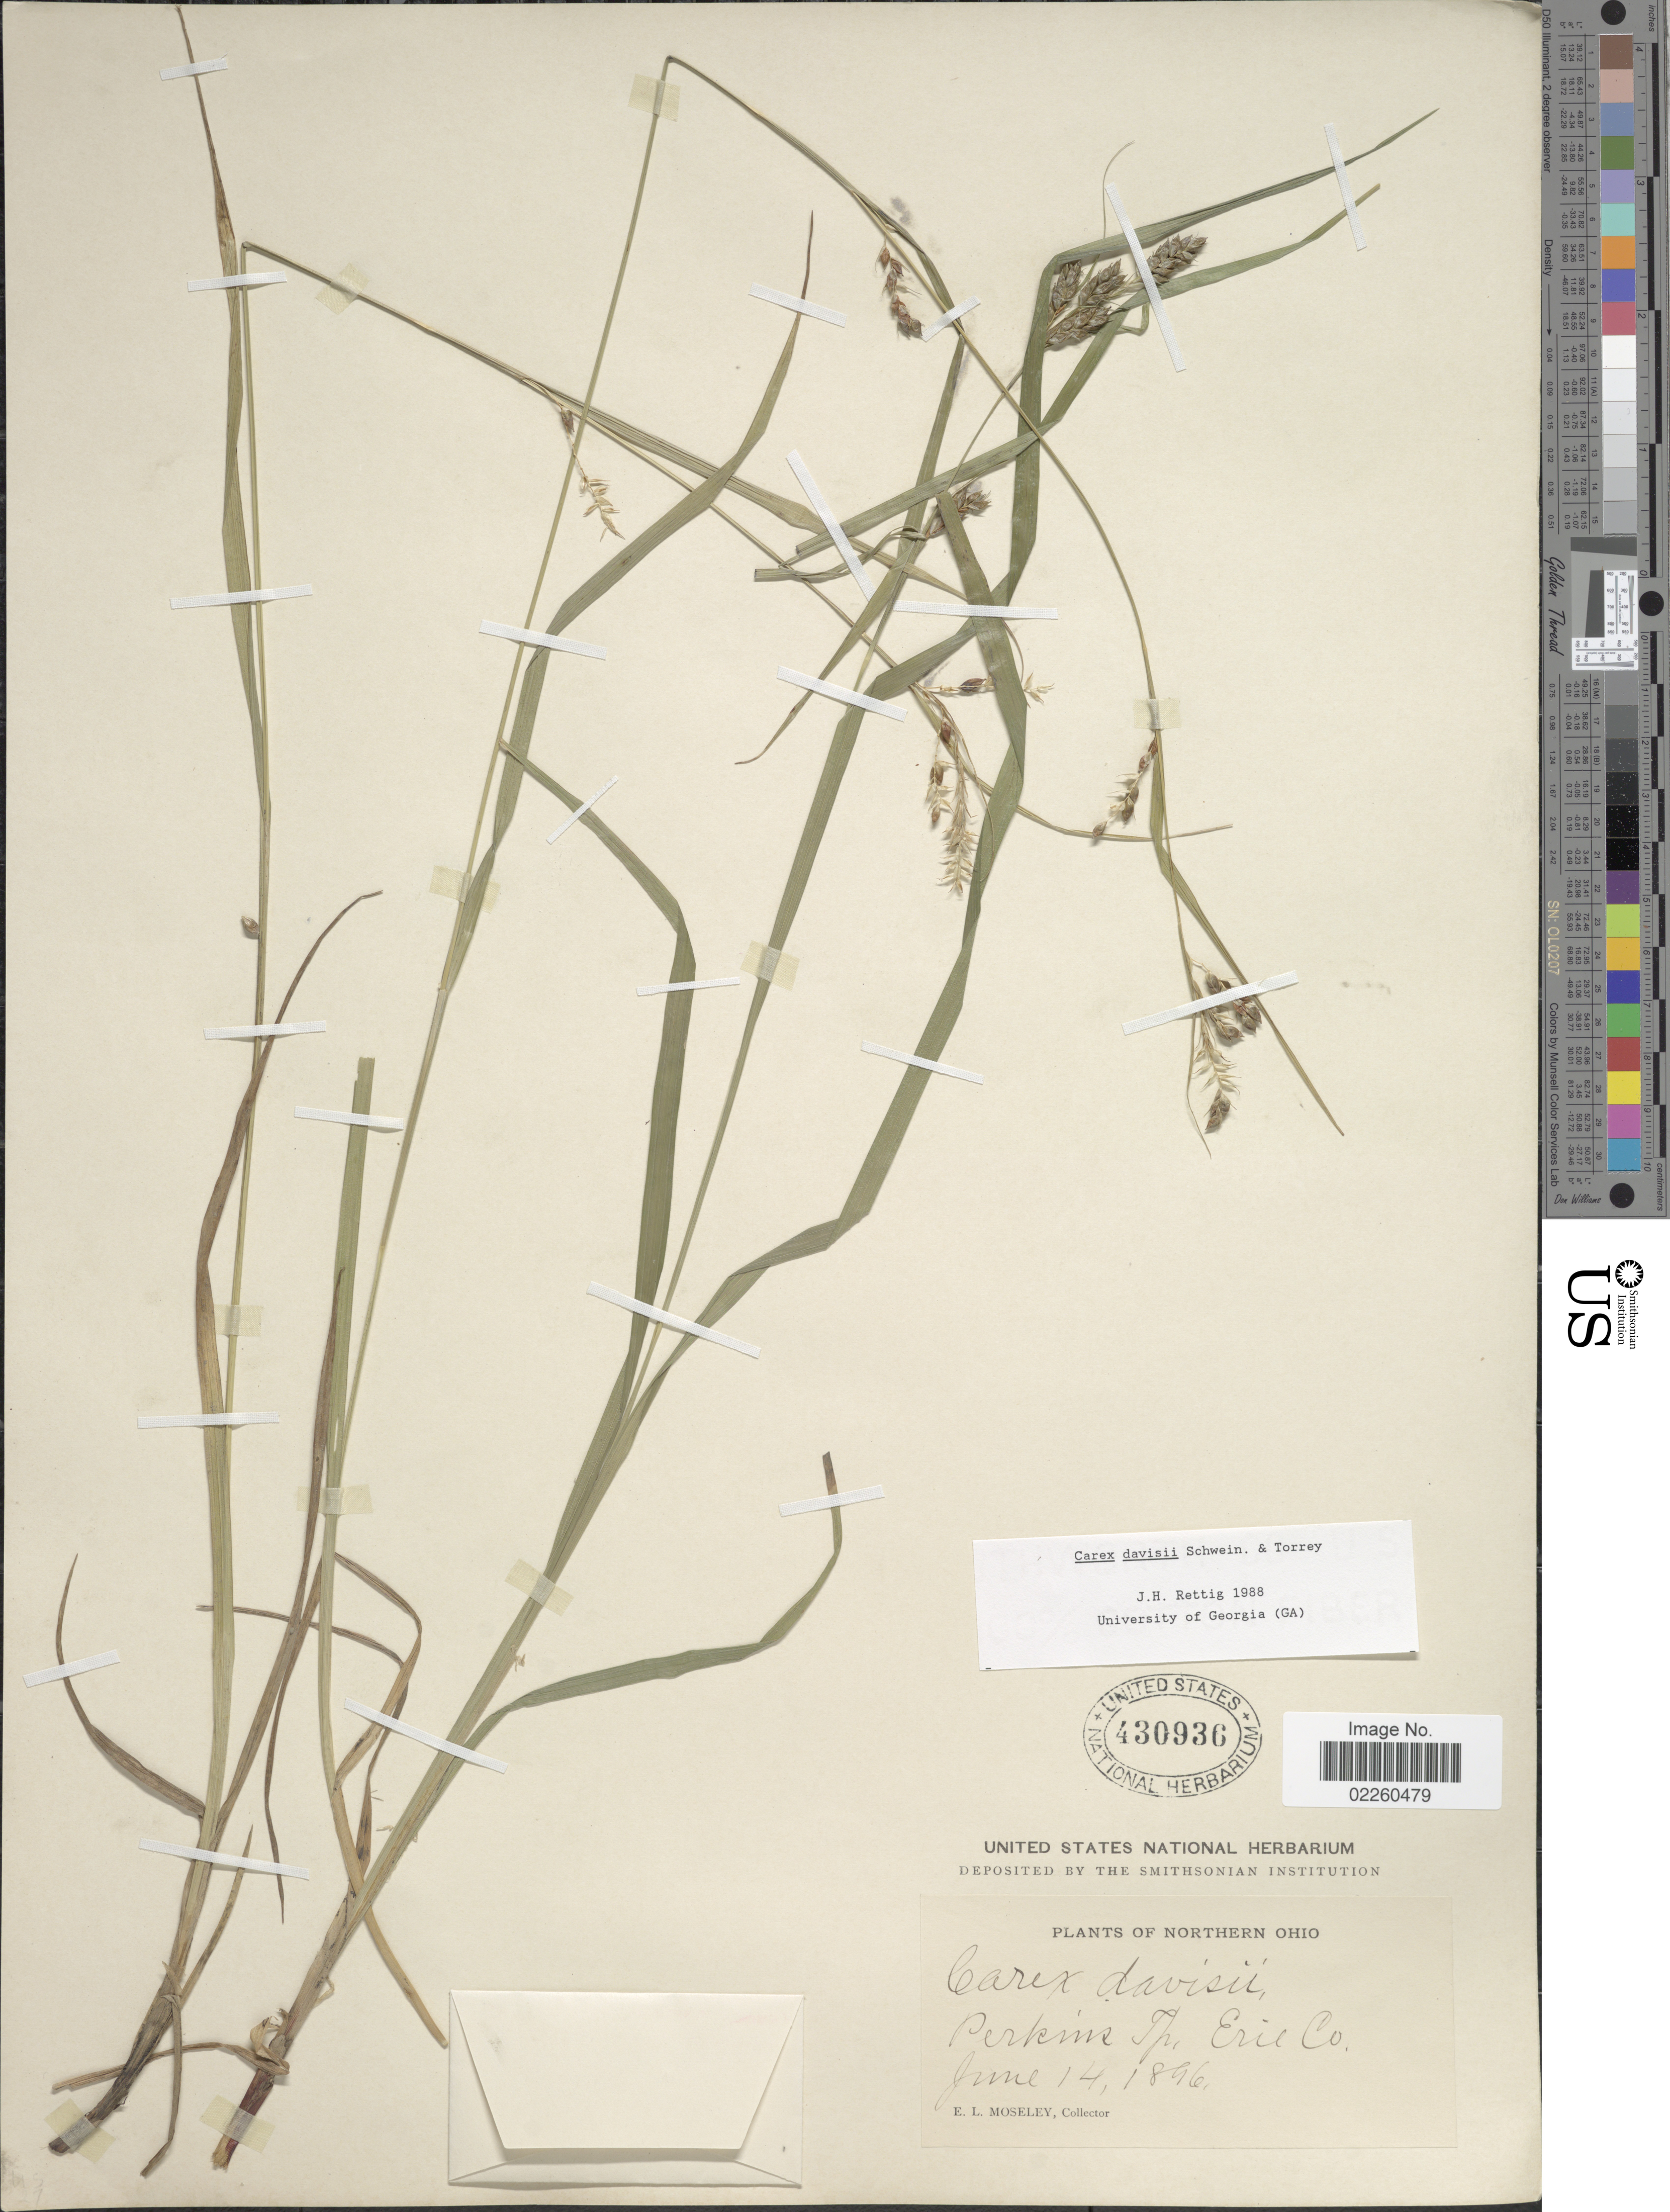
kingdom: Plantae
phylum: Tracheophyta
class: Liliopsida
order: Poales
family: Cyperaceae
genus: Carex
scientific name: Carex davisii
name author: Schwein. & Torr.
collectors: E. Moseley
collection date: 1896-06-14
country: United States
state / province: Ohio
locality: Northern Ohio. Perkins Tp, Erie Co.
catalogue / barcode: US 430936